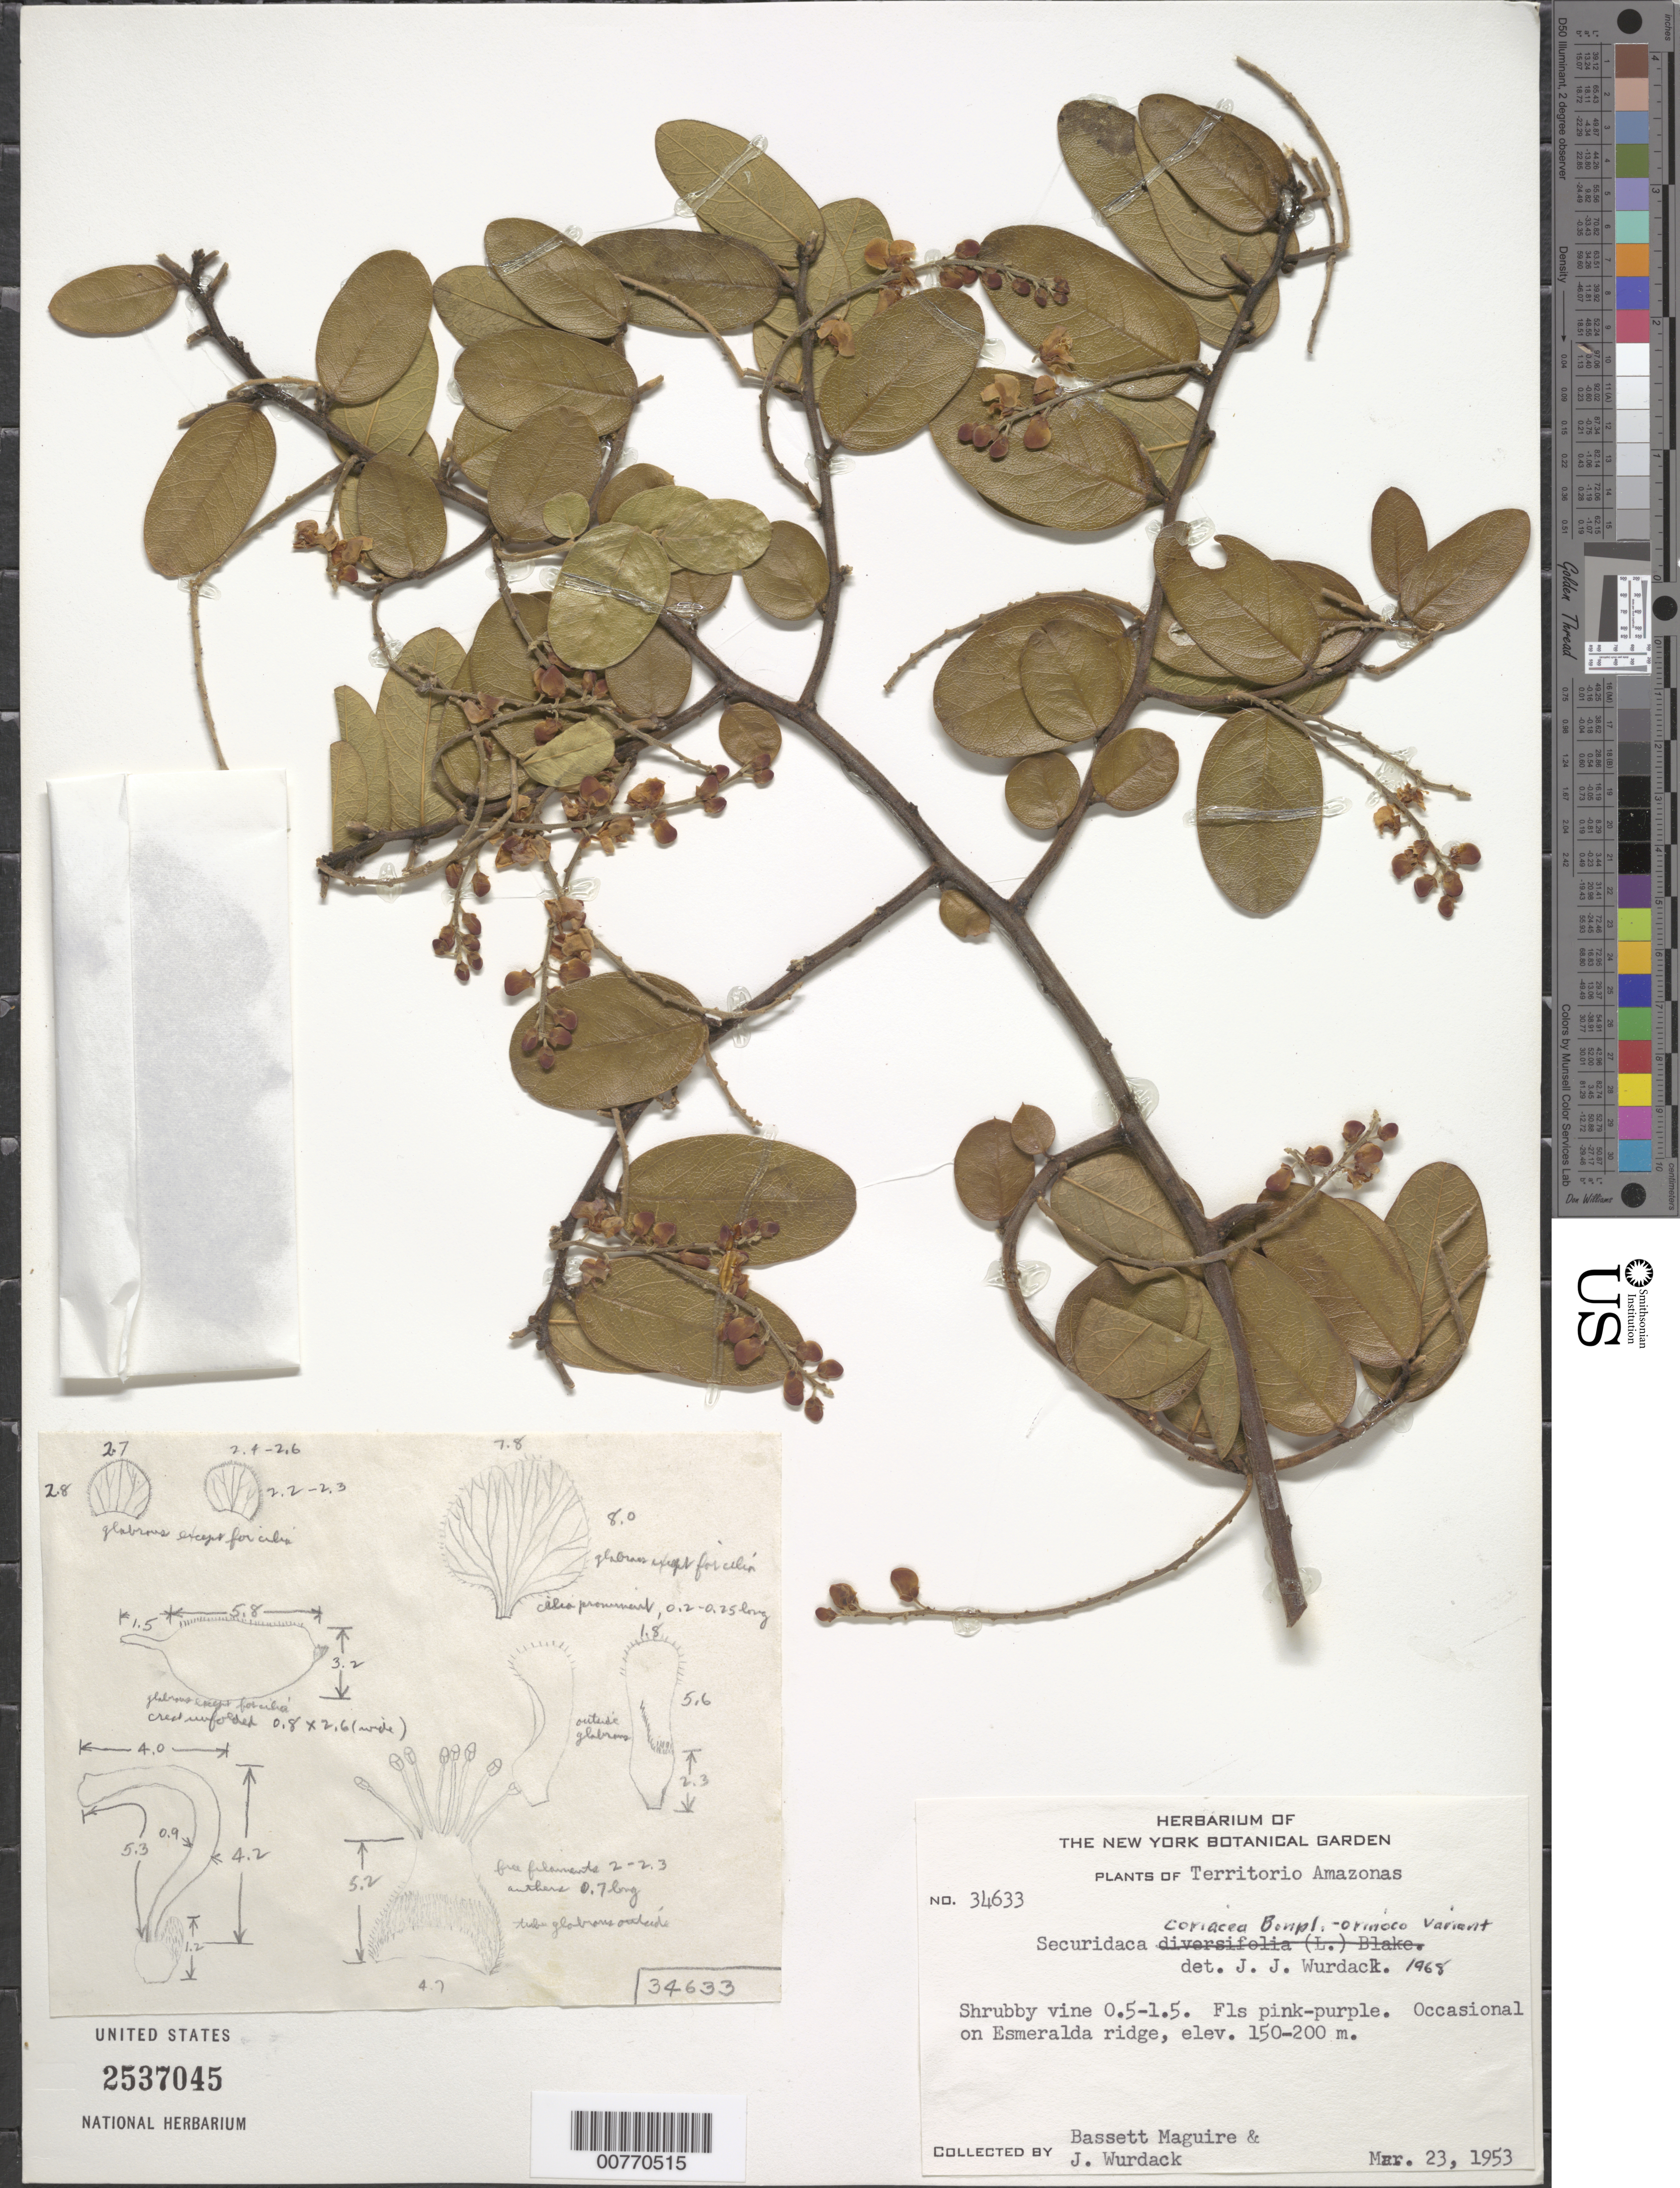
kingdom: Plantae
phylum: Tracheophyta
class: Magnoliopsida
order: Fabales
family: Polygalaceae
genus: Securidaca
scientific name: Securidaca coriacea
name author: Bonpl. ex Steud.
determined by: Wurdack, John J., (US), US (UNITED STATES)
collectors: B. Maguire & J. J. Wurdack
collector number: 34633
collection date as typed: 23-Mar-53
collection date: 1953-03-23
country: Venezuela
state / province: Amazonas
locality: Alto Río Orinoco, Esmeralda Ridge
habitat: Ridge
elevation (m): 150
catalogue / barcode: US 2537045